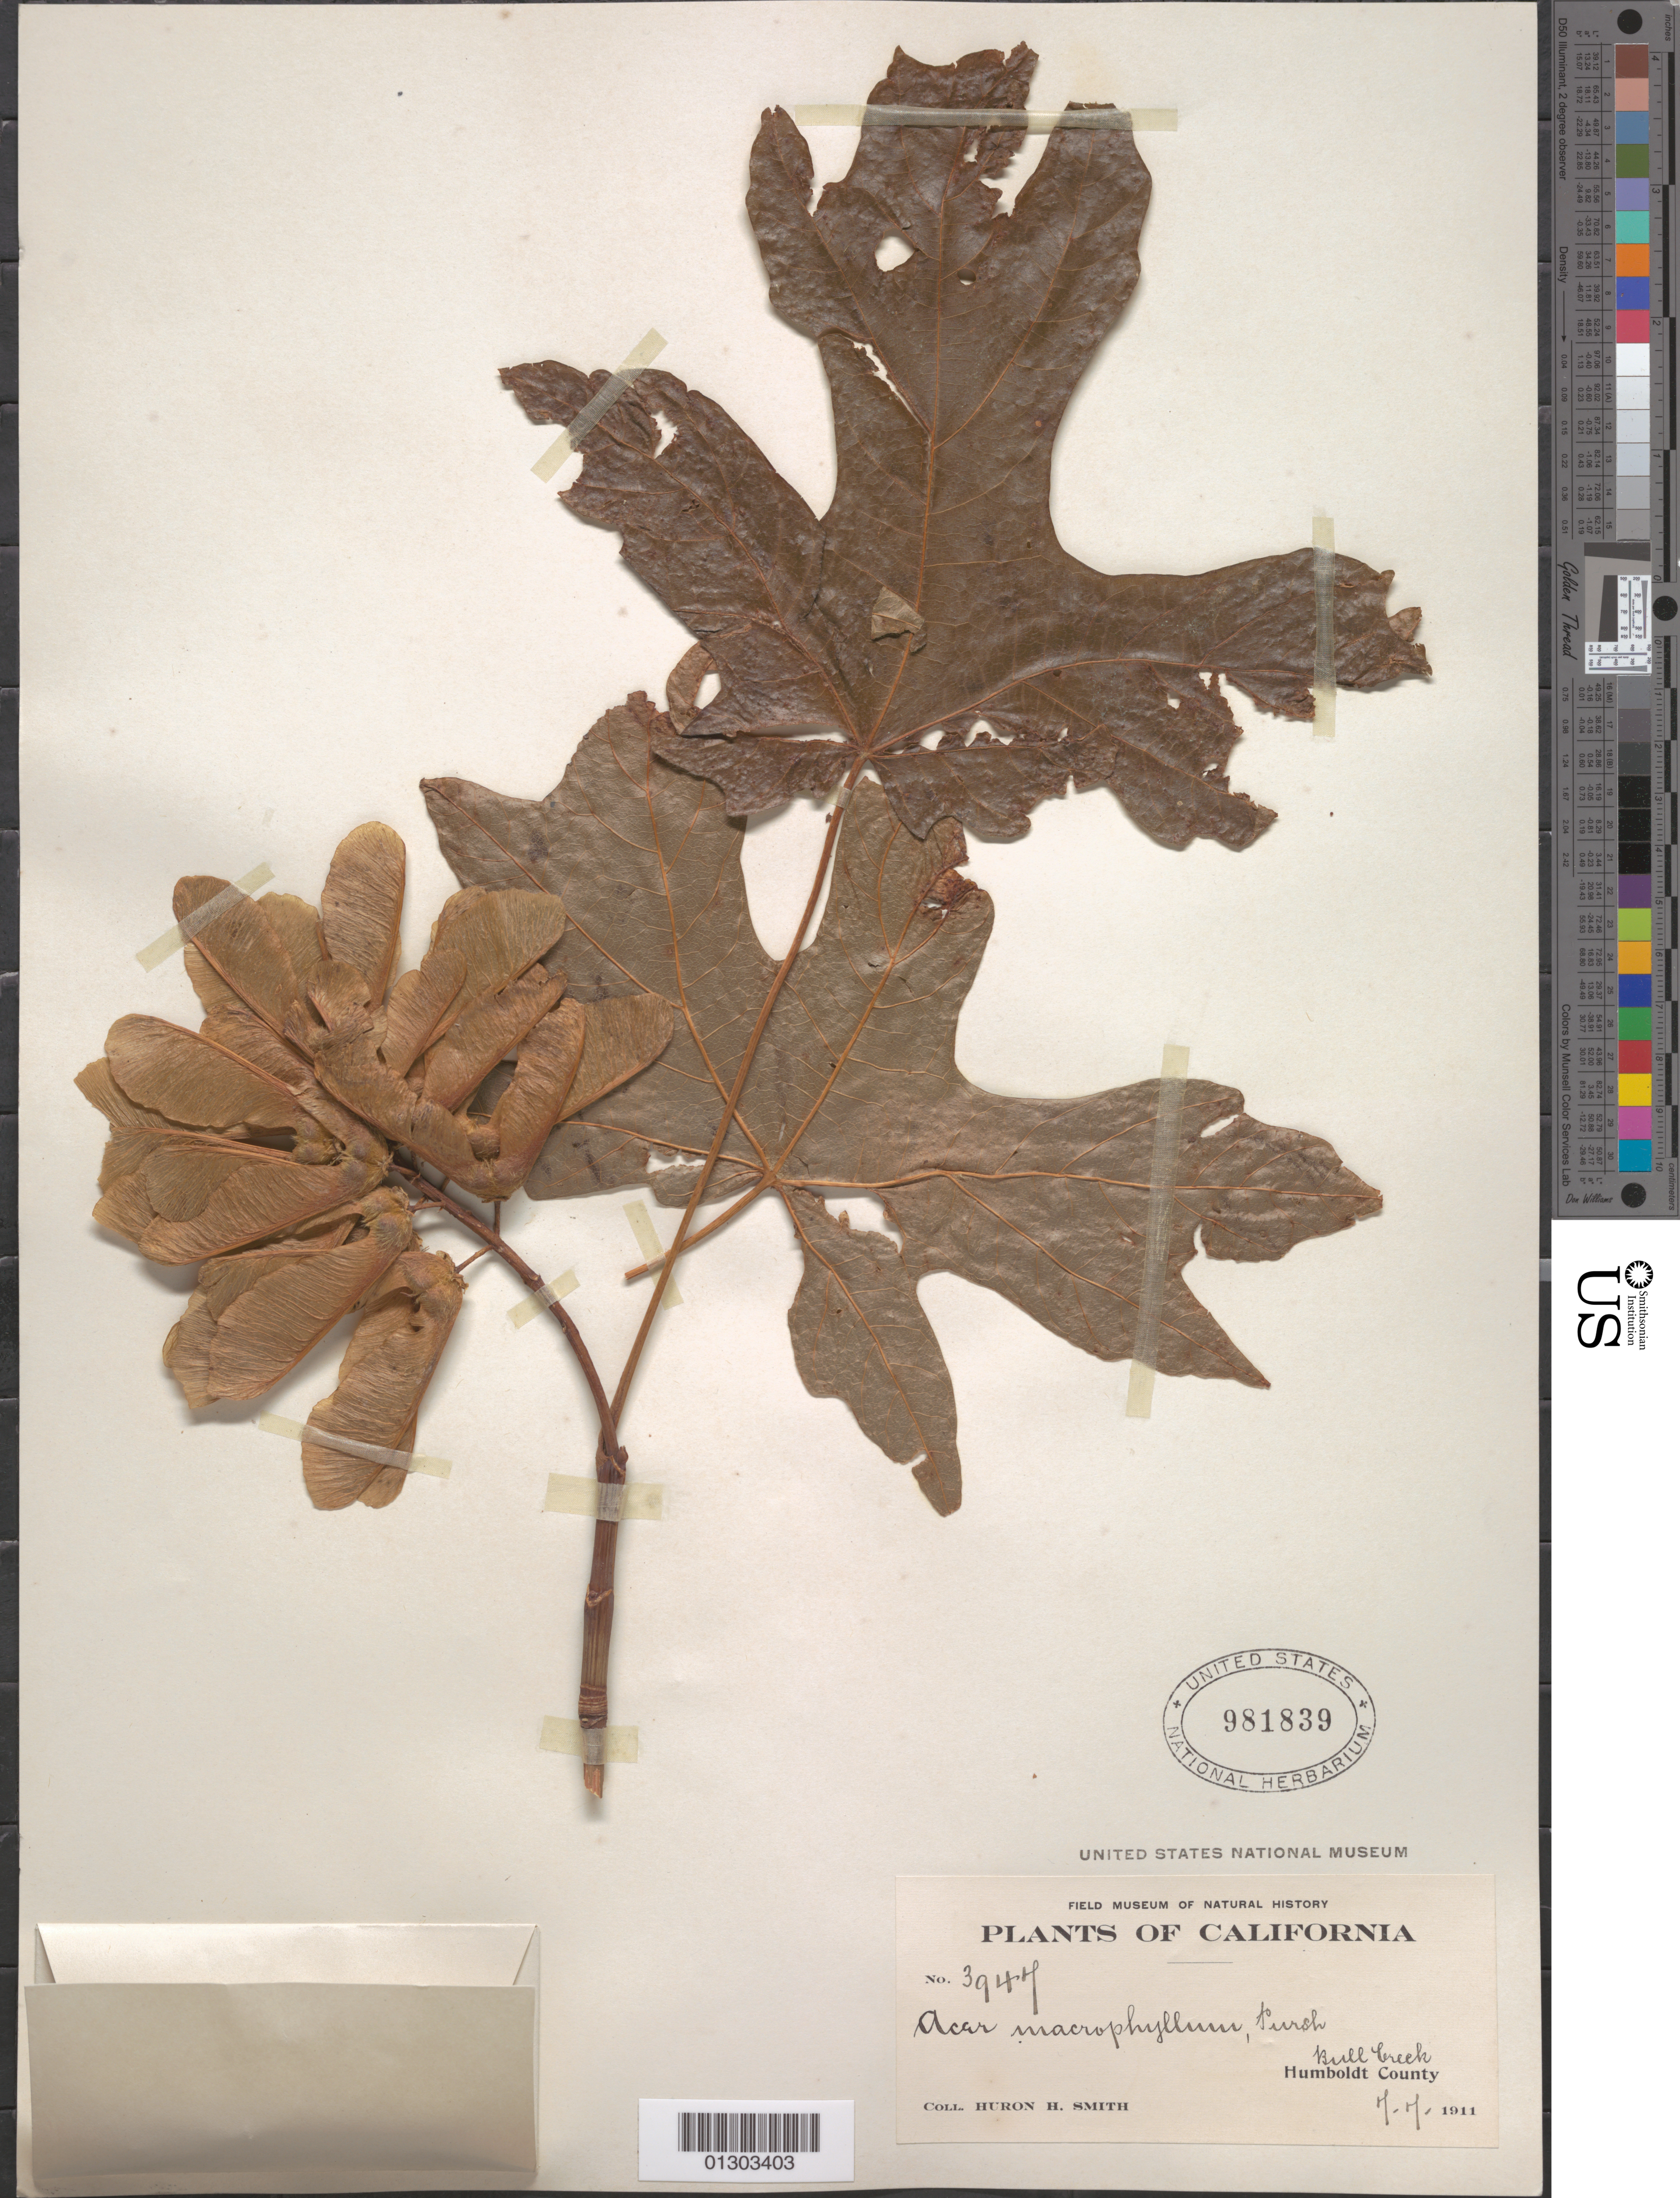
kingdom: Plantae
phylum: Tracheophyta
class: Magnoliopsida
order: Sapindales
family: Sapindaceae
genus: Acer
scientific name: Acer macrophyllum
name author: Pursh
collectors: Huron H. Smith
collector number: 3947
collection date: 1911-07-07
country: United States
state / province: California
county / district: Humboldt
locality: Humbolt County, Bull Creek.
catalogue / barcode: US 981839